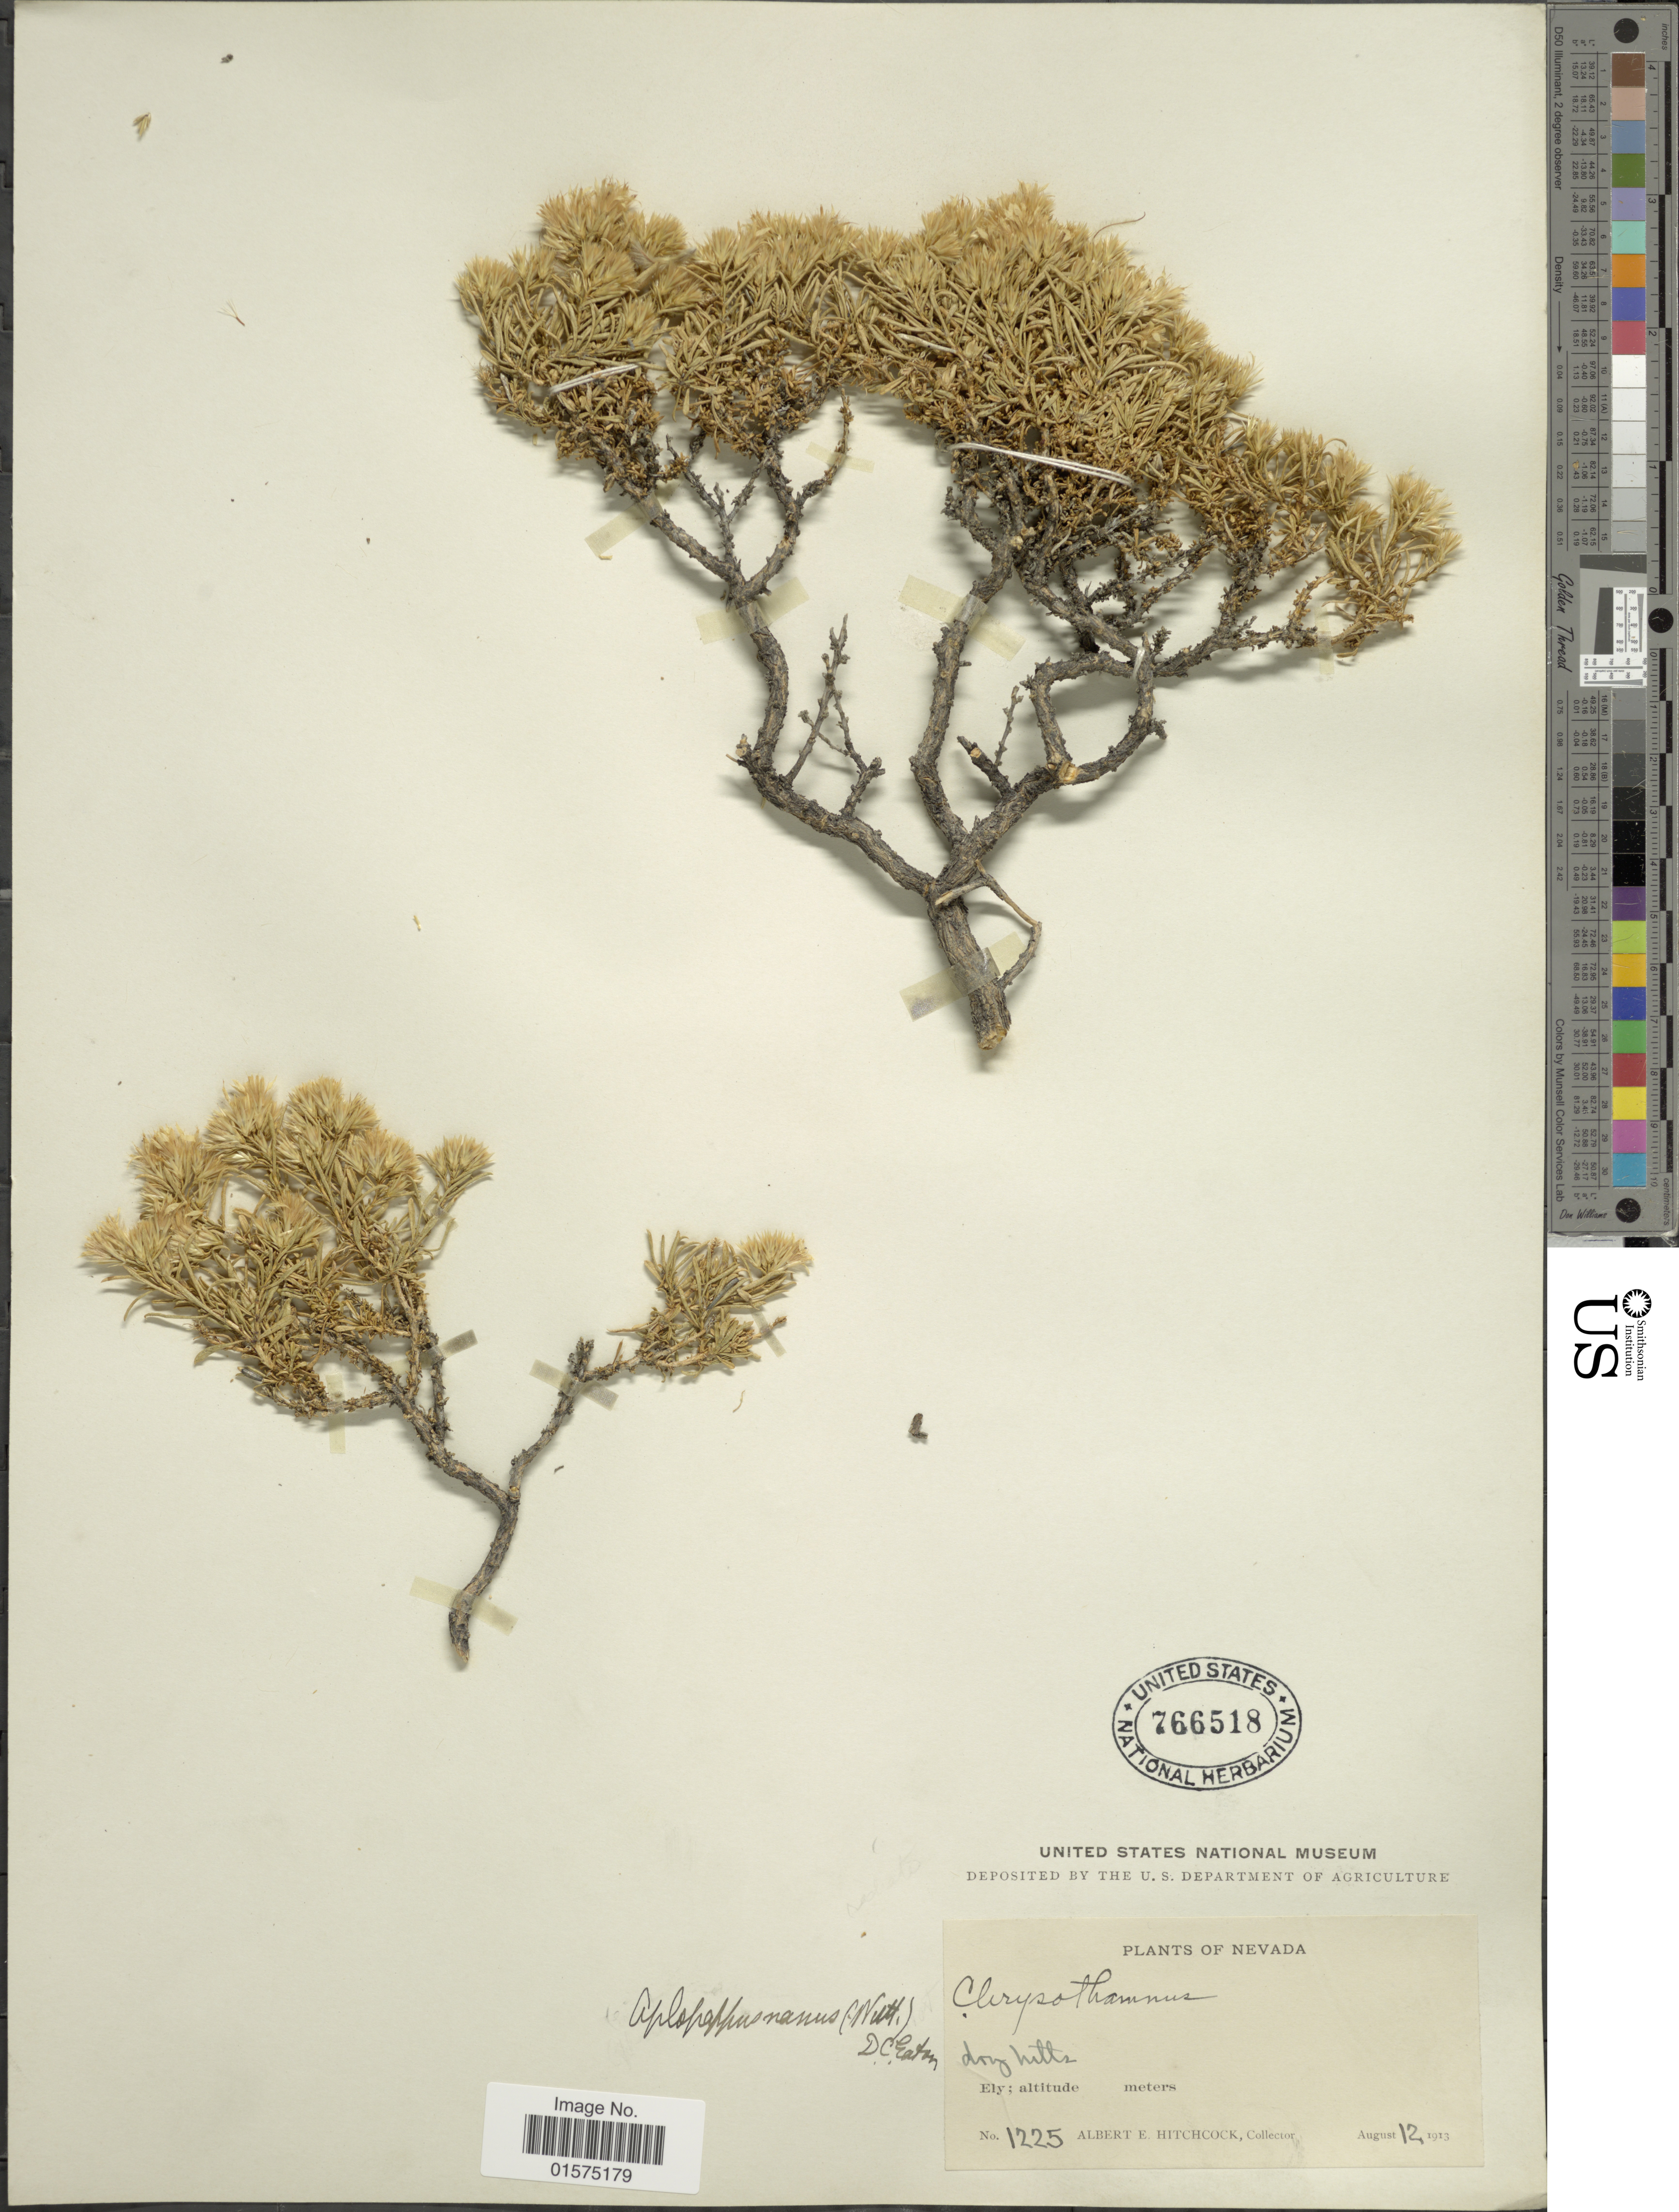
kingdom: Plantae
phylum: Tracheophyta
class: Magnoliopsida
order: Asterales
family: Asteraceae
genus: Ericameria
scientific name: Ericameria nana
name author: Nutt.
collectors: A. Hitchcock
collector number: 1225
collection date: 1913-08-12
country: United States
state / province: Nevada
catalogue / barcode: US 766518